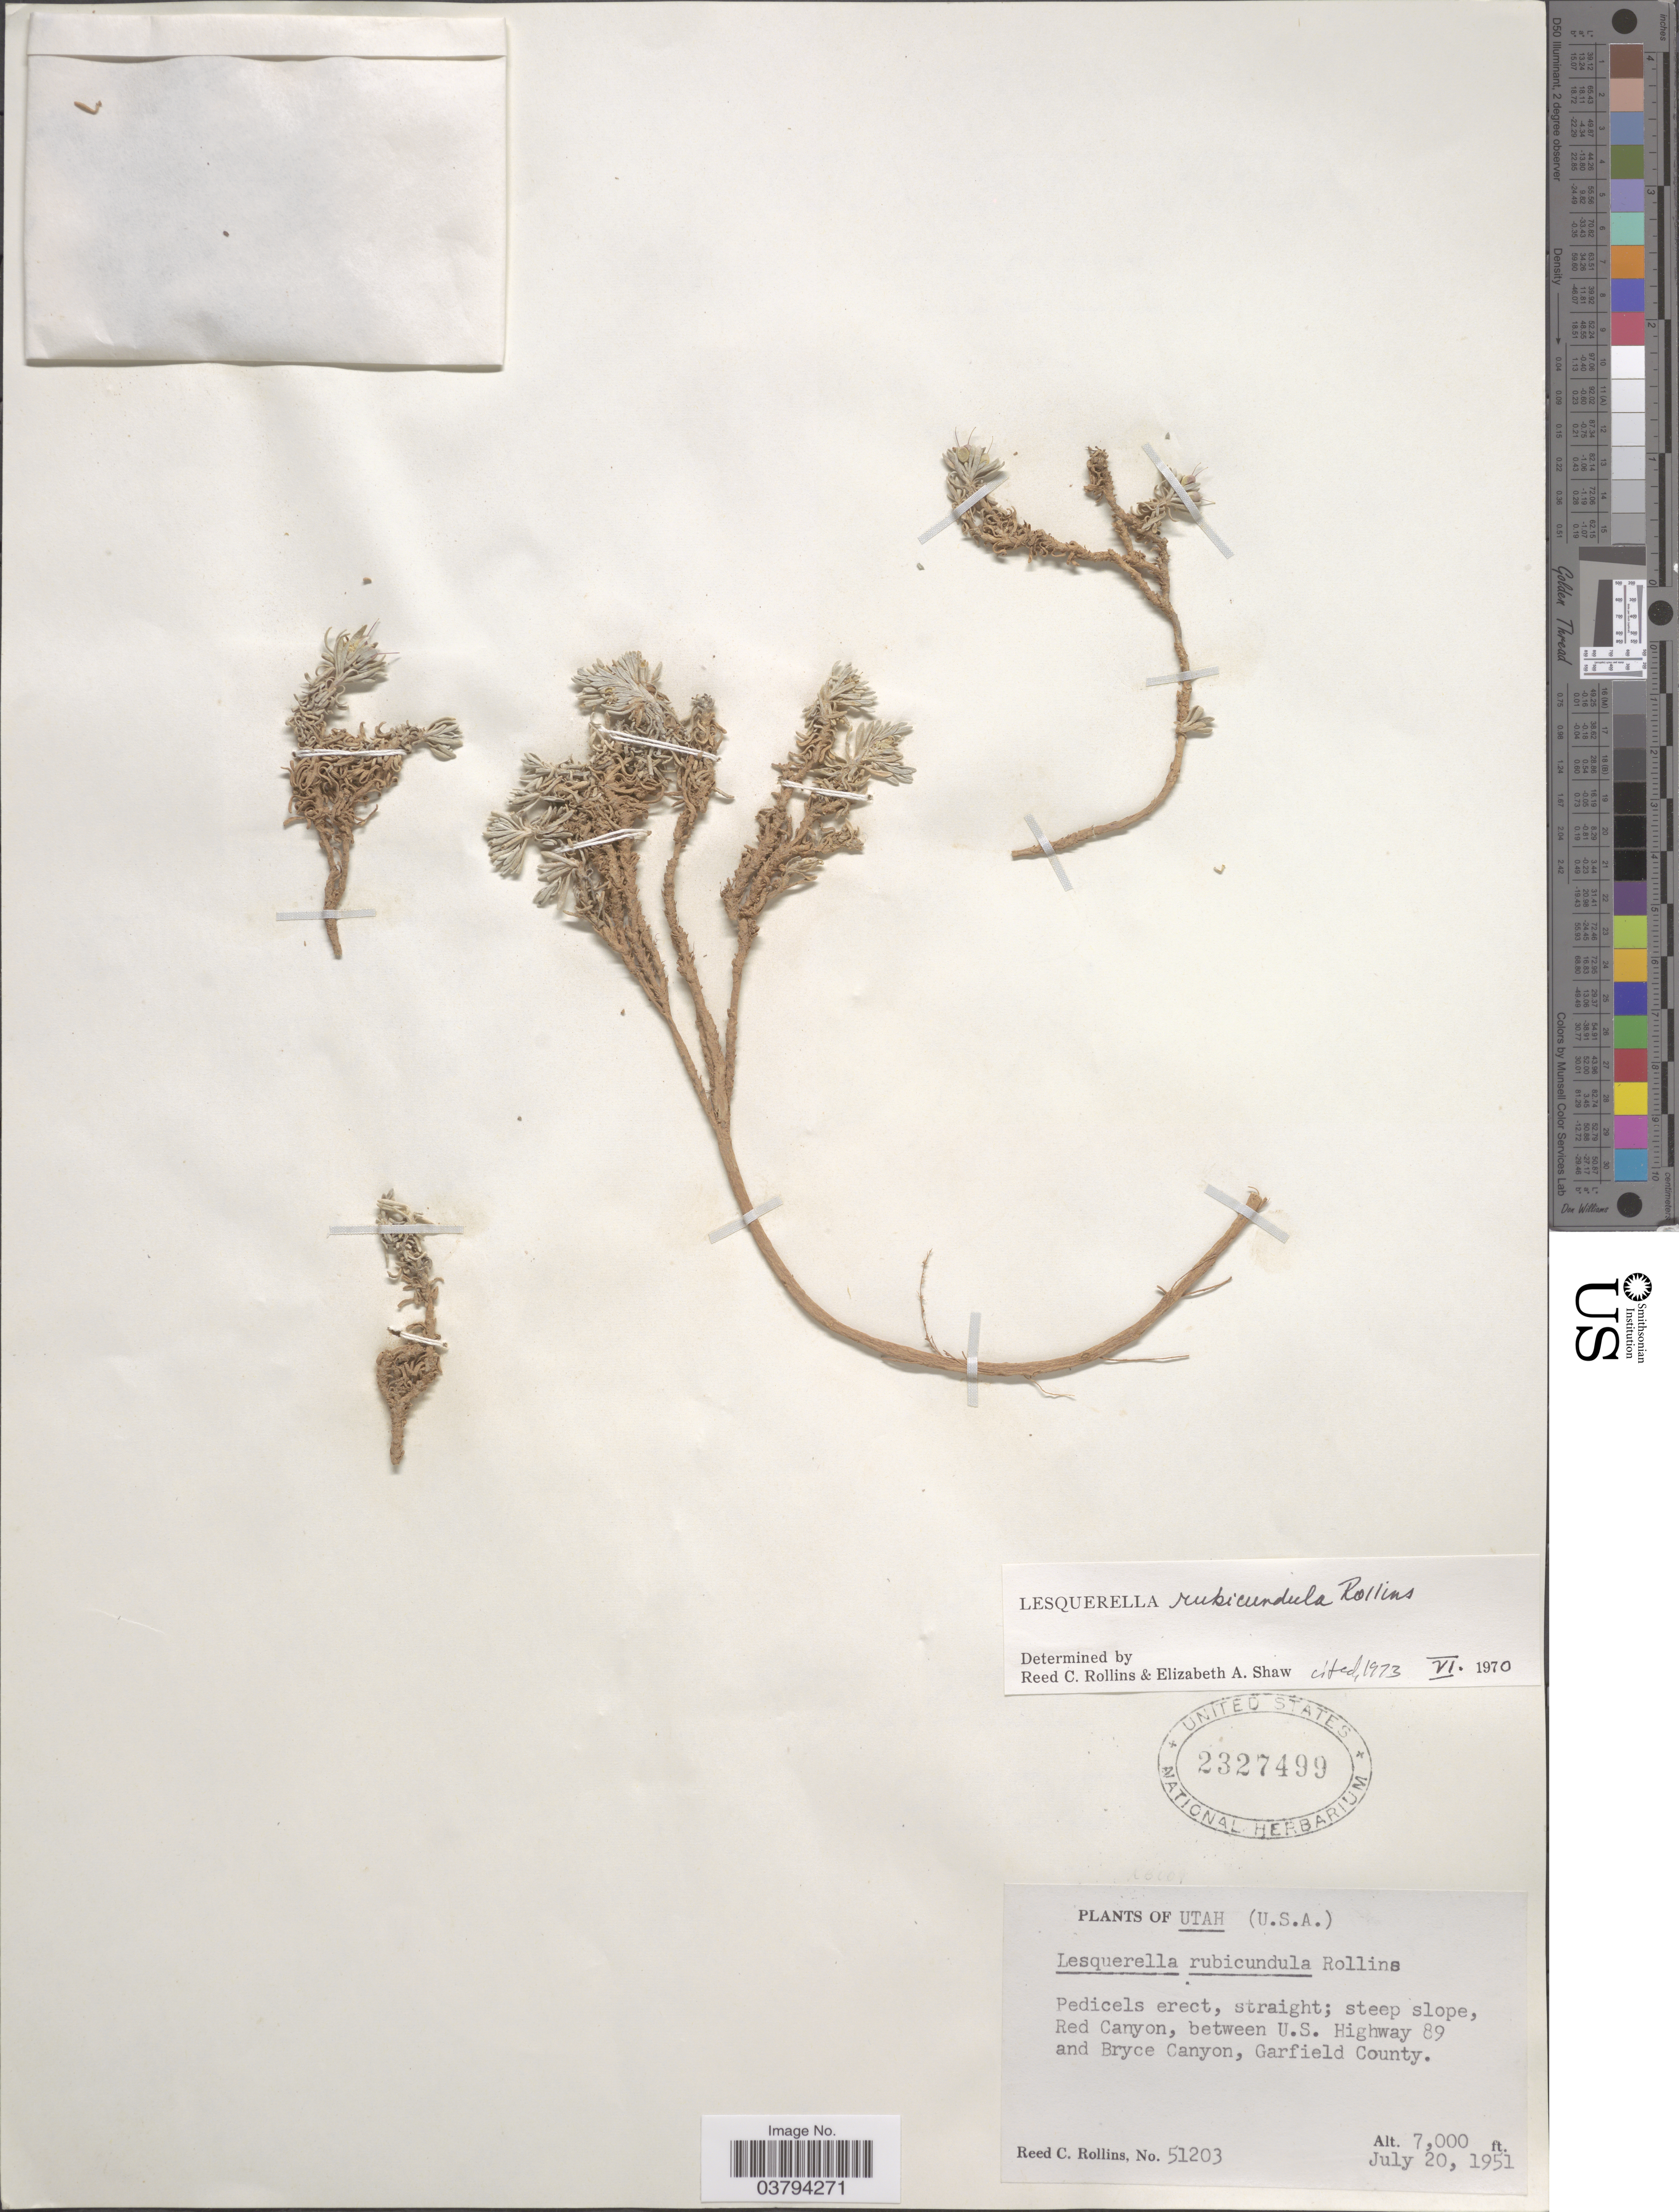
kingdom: Plantae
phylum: Tracheophyta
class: Magnoliopsida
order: Brassicales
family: Brassicaceae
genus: Lesquerella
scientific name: Lesquerella rubicundula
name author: Rollins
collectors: R. C. Rollins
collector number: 51203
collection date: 1951-07-20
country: United States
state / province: Utah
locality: Red Canyon, between U.S. Highway 89 and Bryce Canyon, Garfield County.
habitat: steep slope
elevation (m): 2134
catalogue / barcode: US 2327499